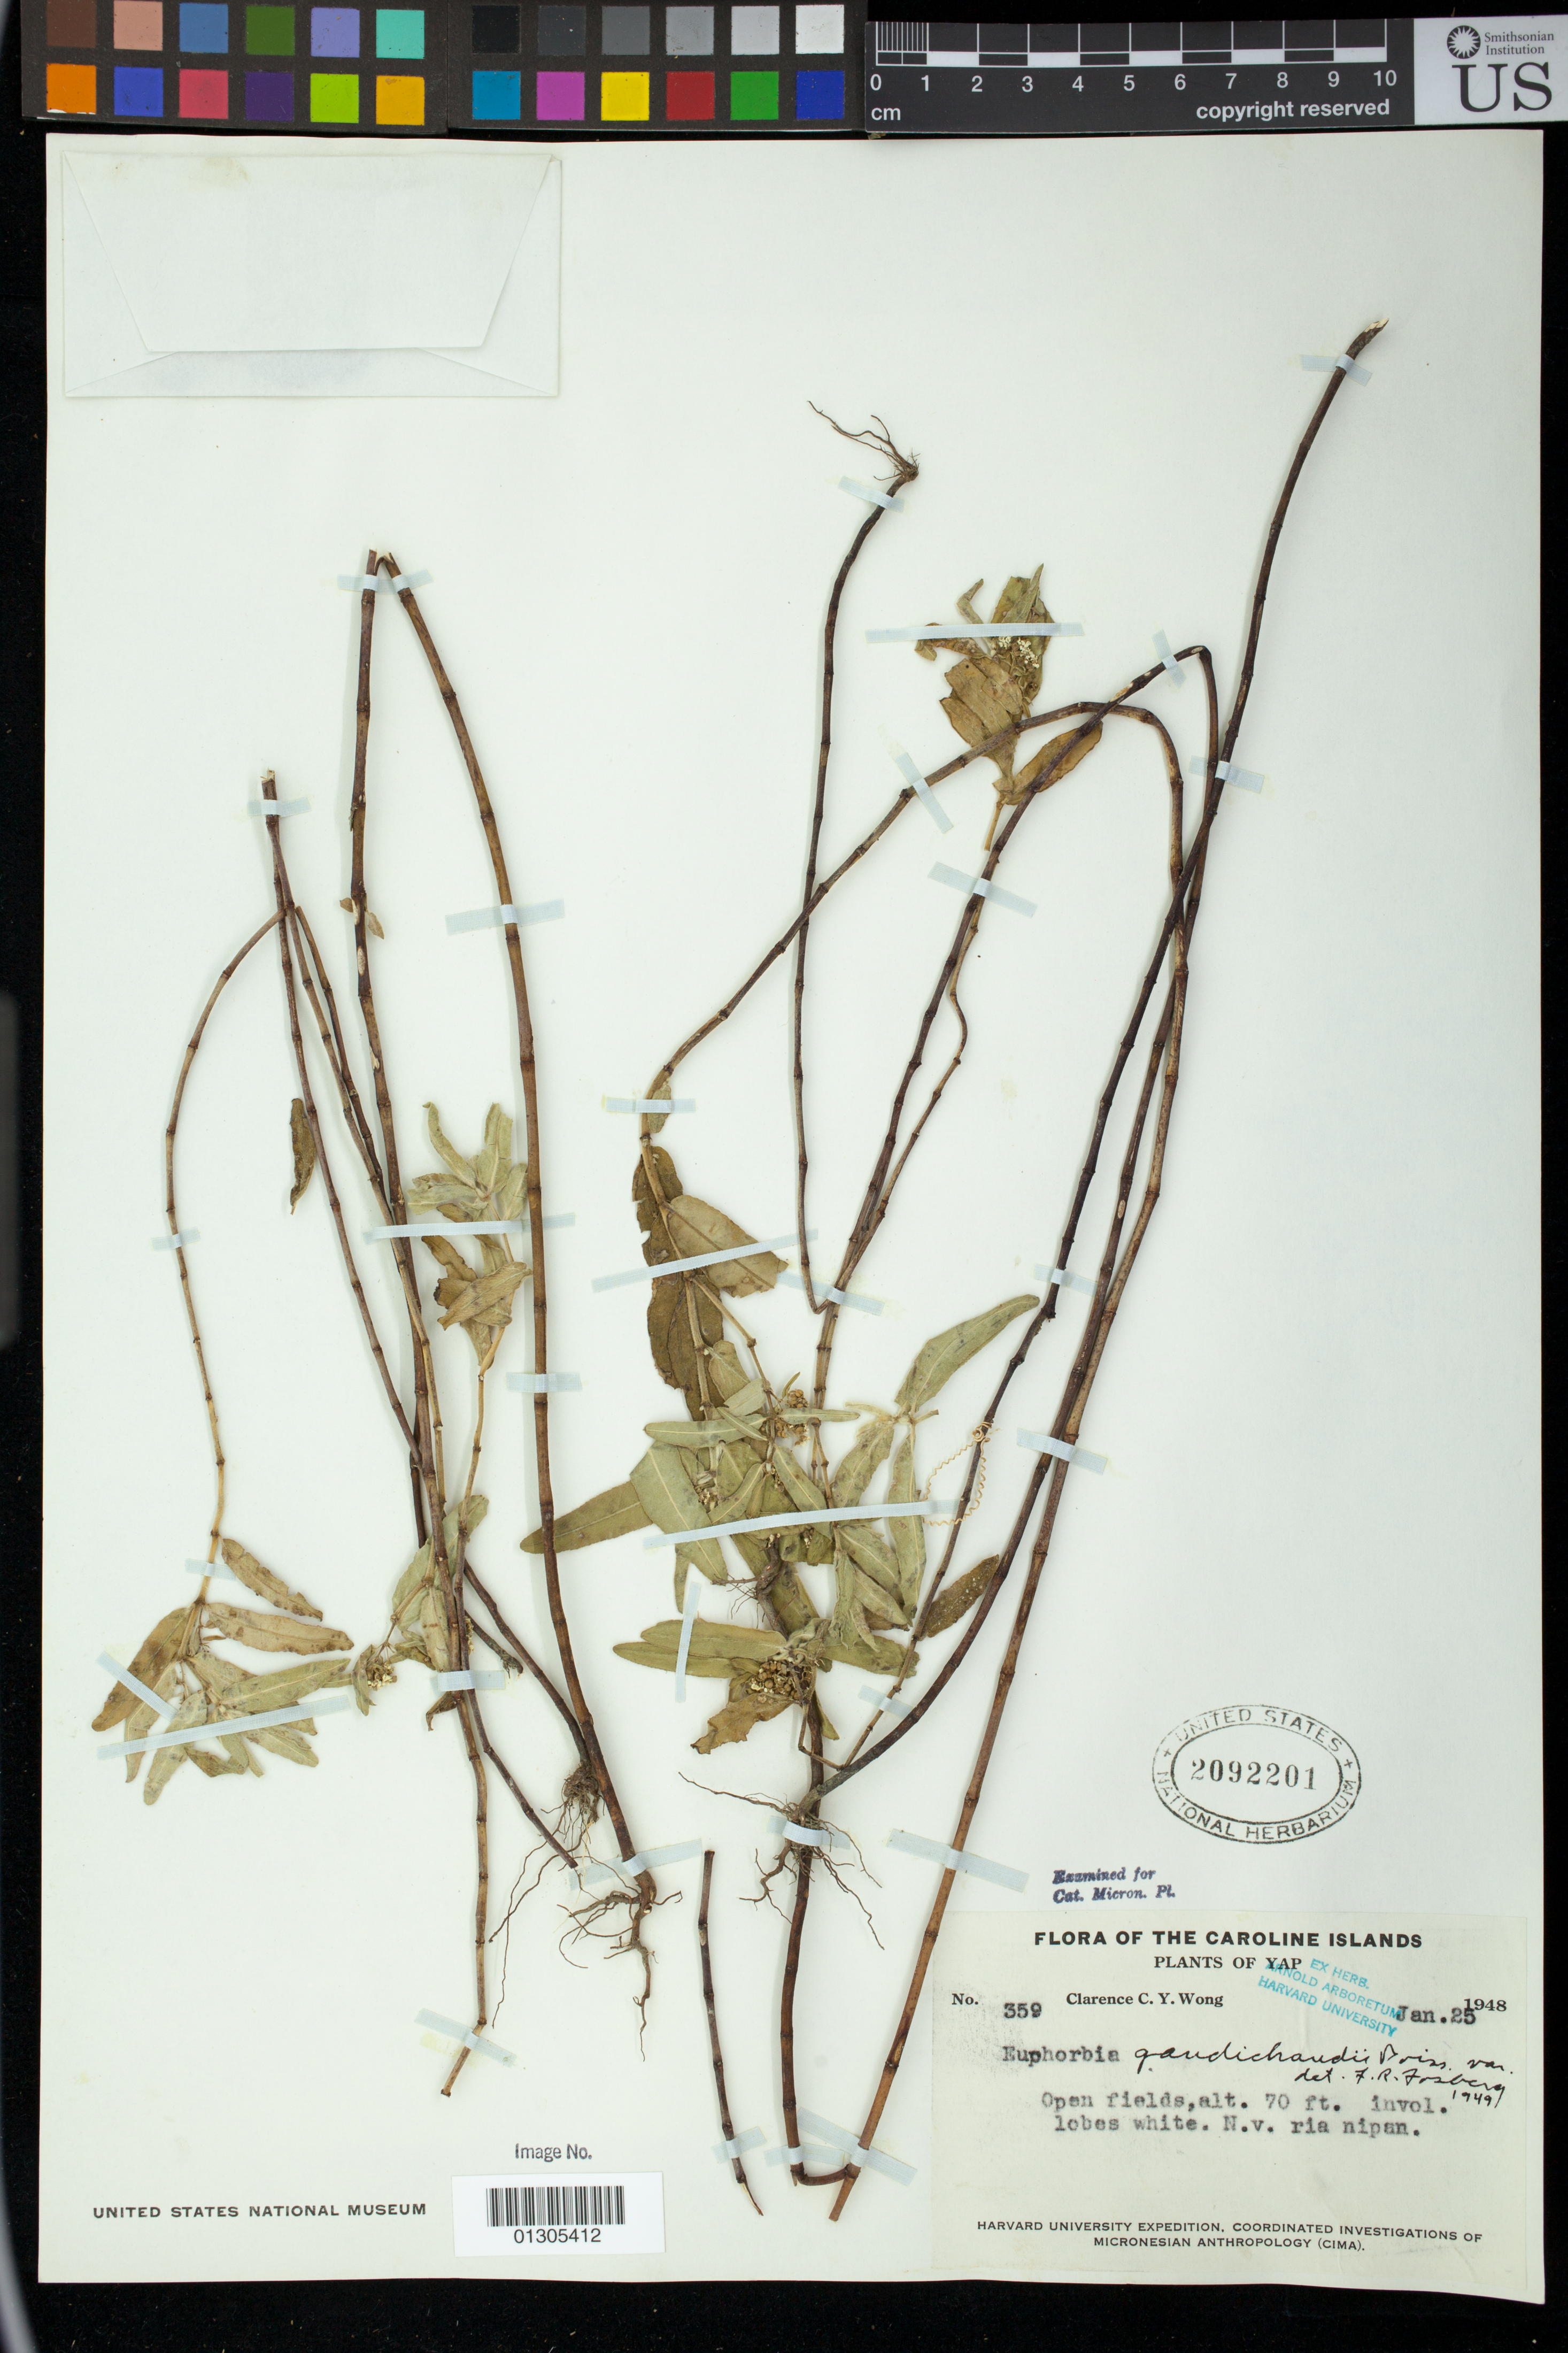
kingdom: Plantae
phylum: Tracheophyta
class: Magnoliopsida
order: Malpighiales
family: Euphorbiaceae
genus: Euphorbia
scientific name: Euphorbia gaudichaudii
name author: Boiss.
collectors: C. Wong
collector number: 359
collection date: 1948-01-25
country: Micronesia, Federated States of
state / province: Yap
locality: Open fields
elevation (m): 21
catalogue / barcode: US 2092201